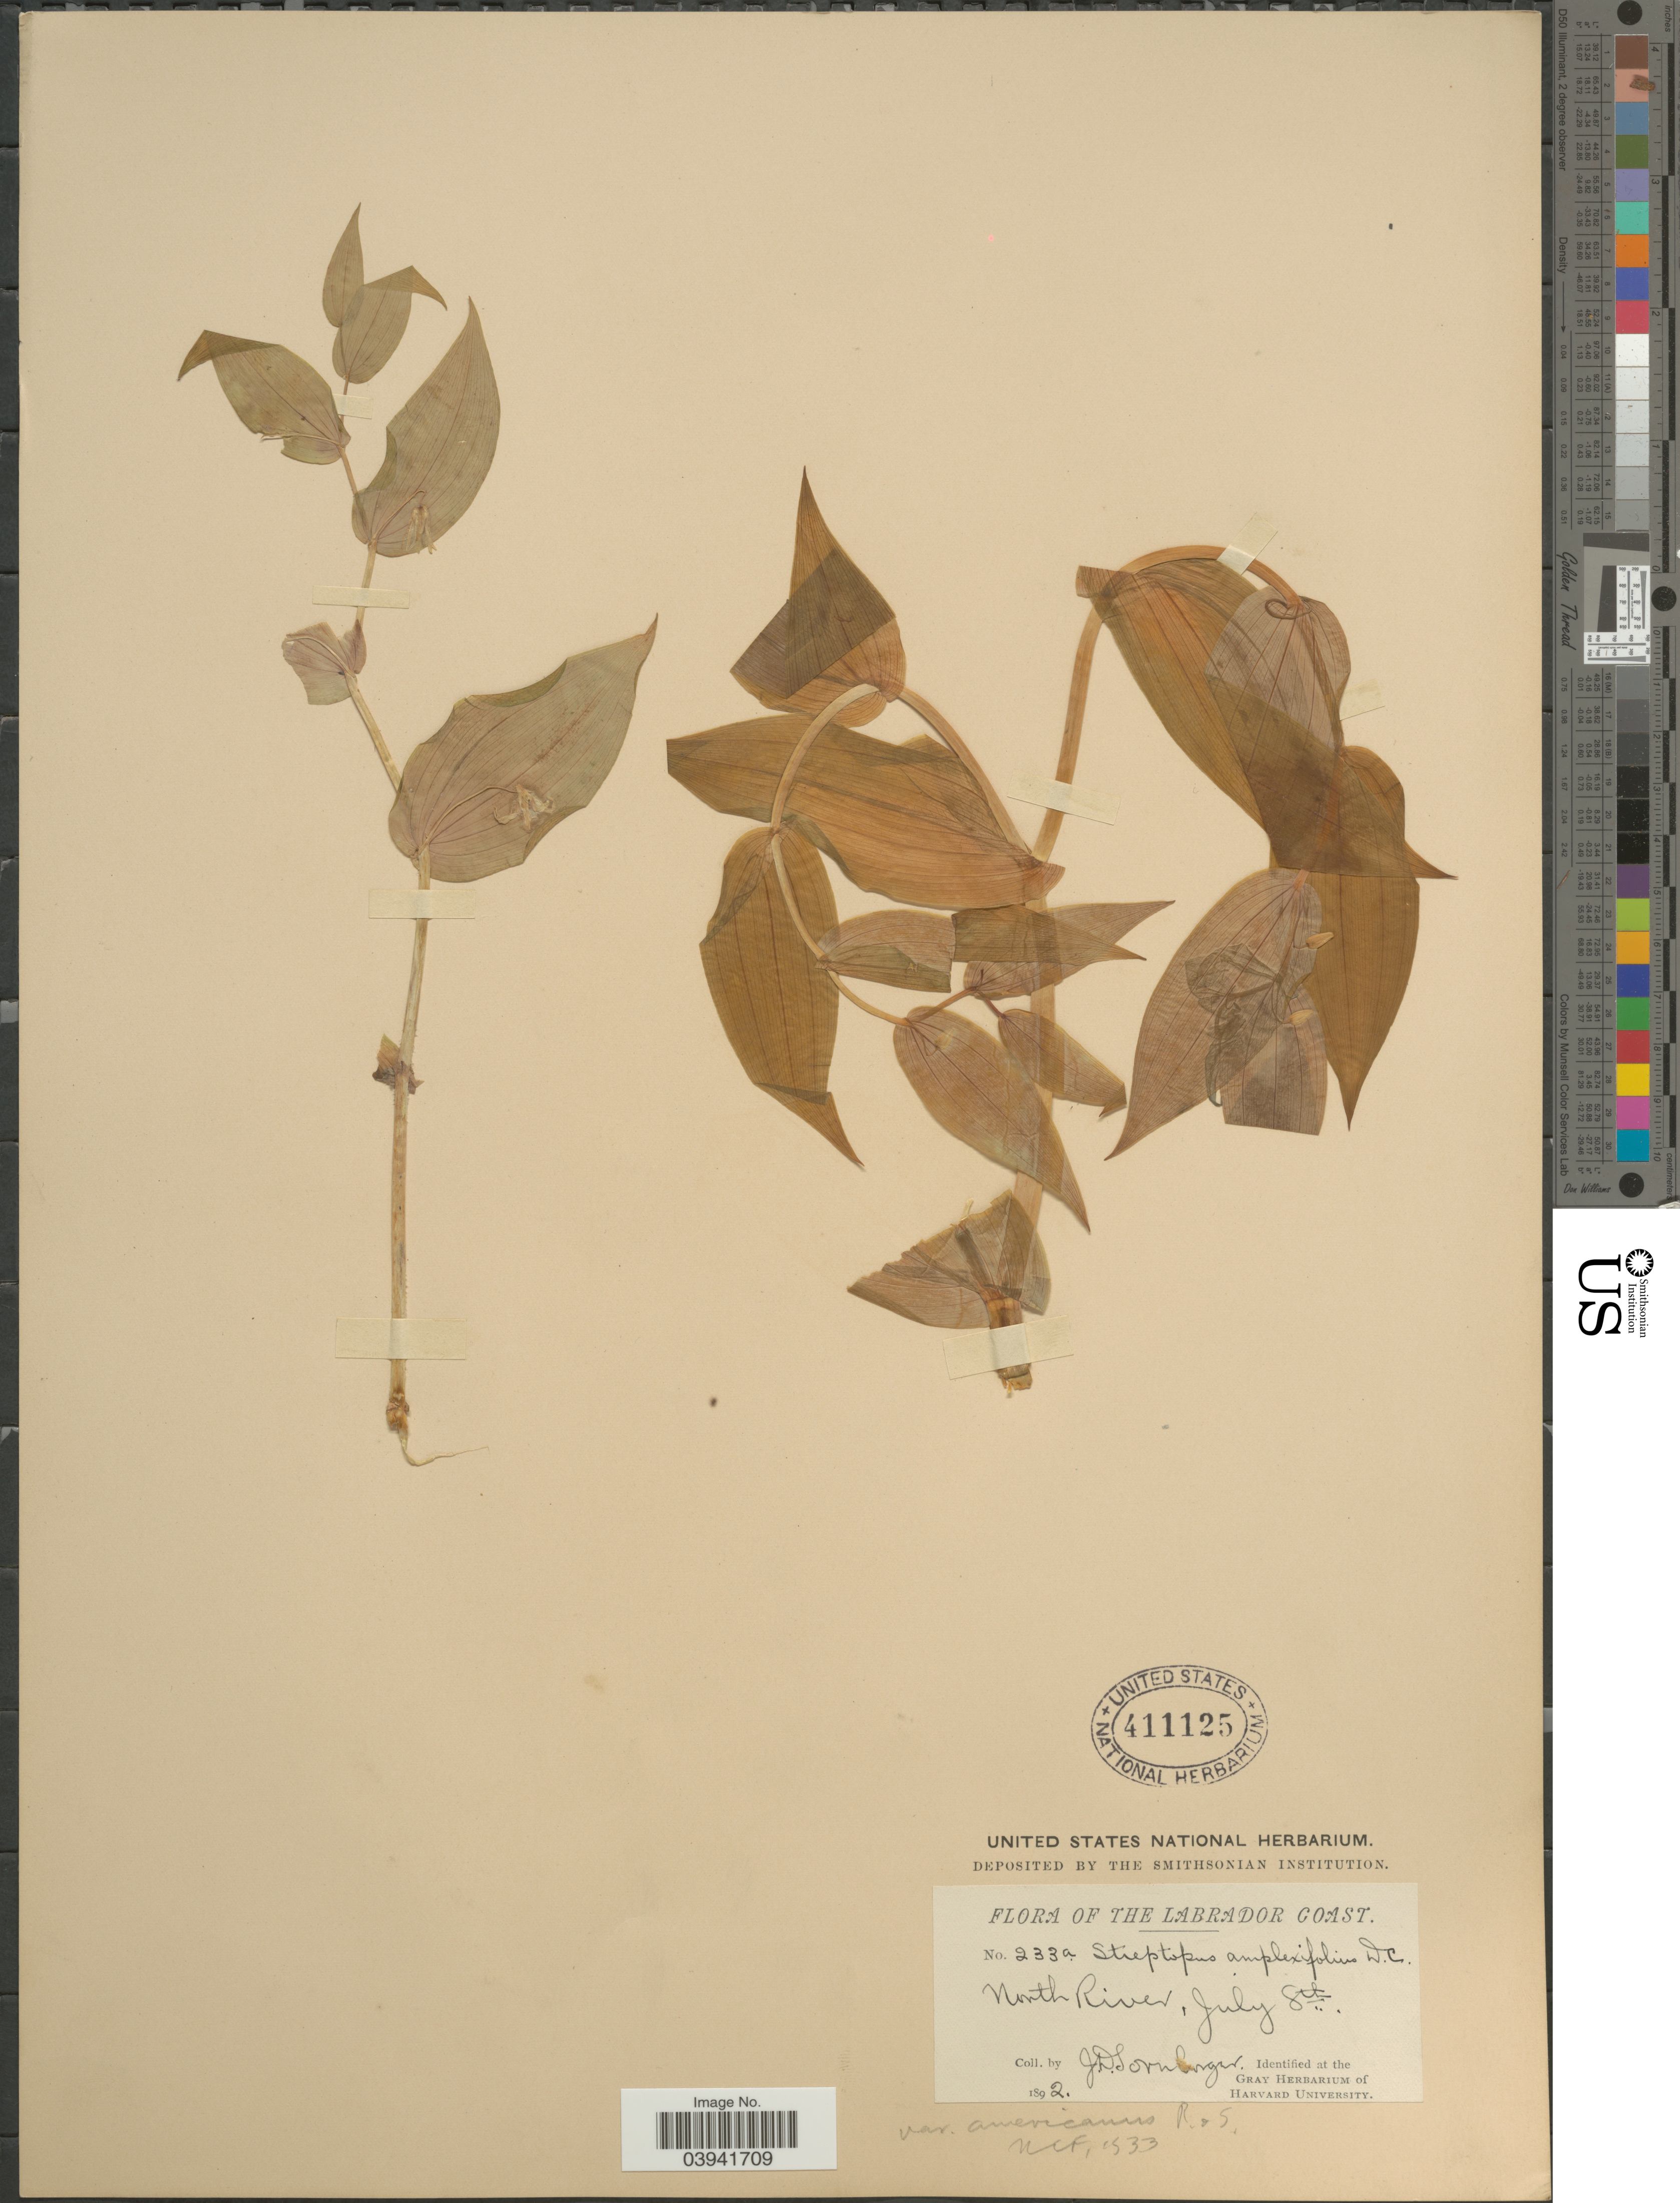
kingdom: Plantae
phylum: Tracheophyta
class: Liliopsida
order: Liliales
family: Liliaceae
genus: Streptopus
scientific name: Streptopus amplexifolius var. americanus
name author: Schult. & Schult. f.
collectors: J. Sornborger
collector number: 233a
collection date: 1892-07-08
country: Canada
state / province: Newfoundland and Labrador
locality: The Labrador Coast. North River.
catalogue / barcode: US 411125